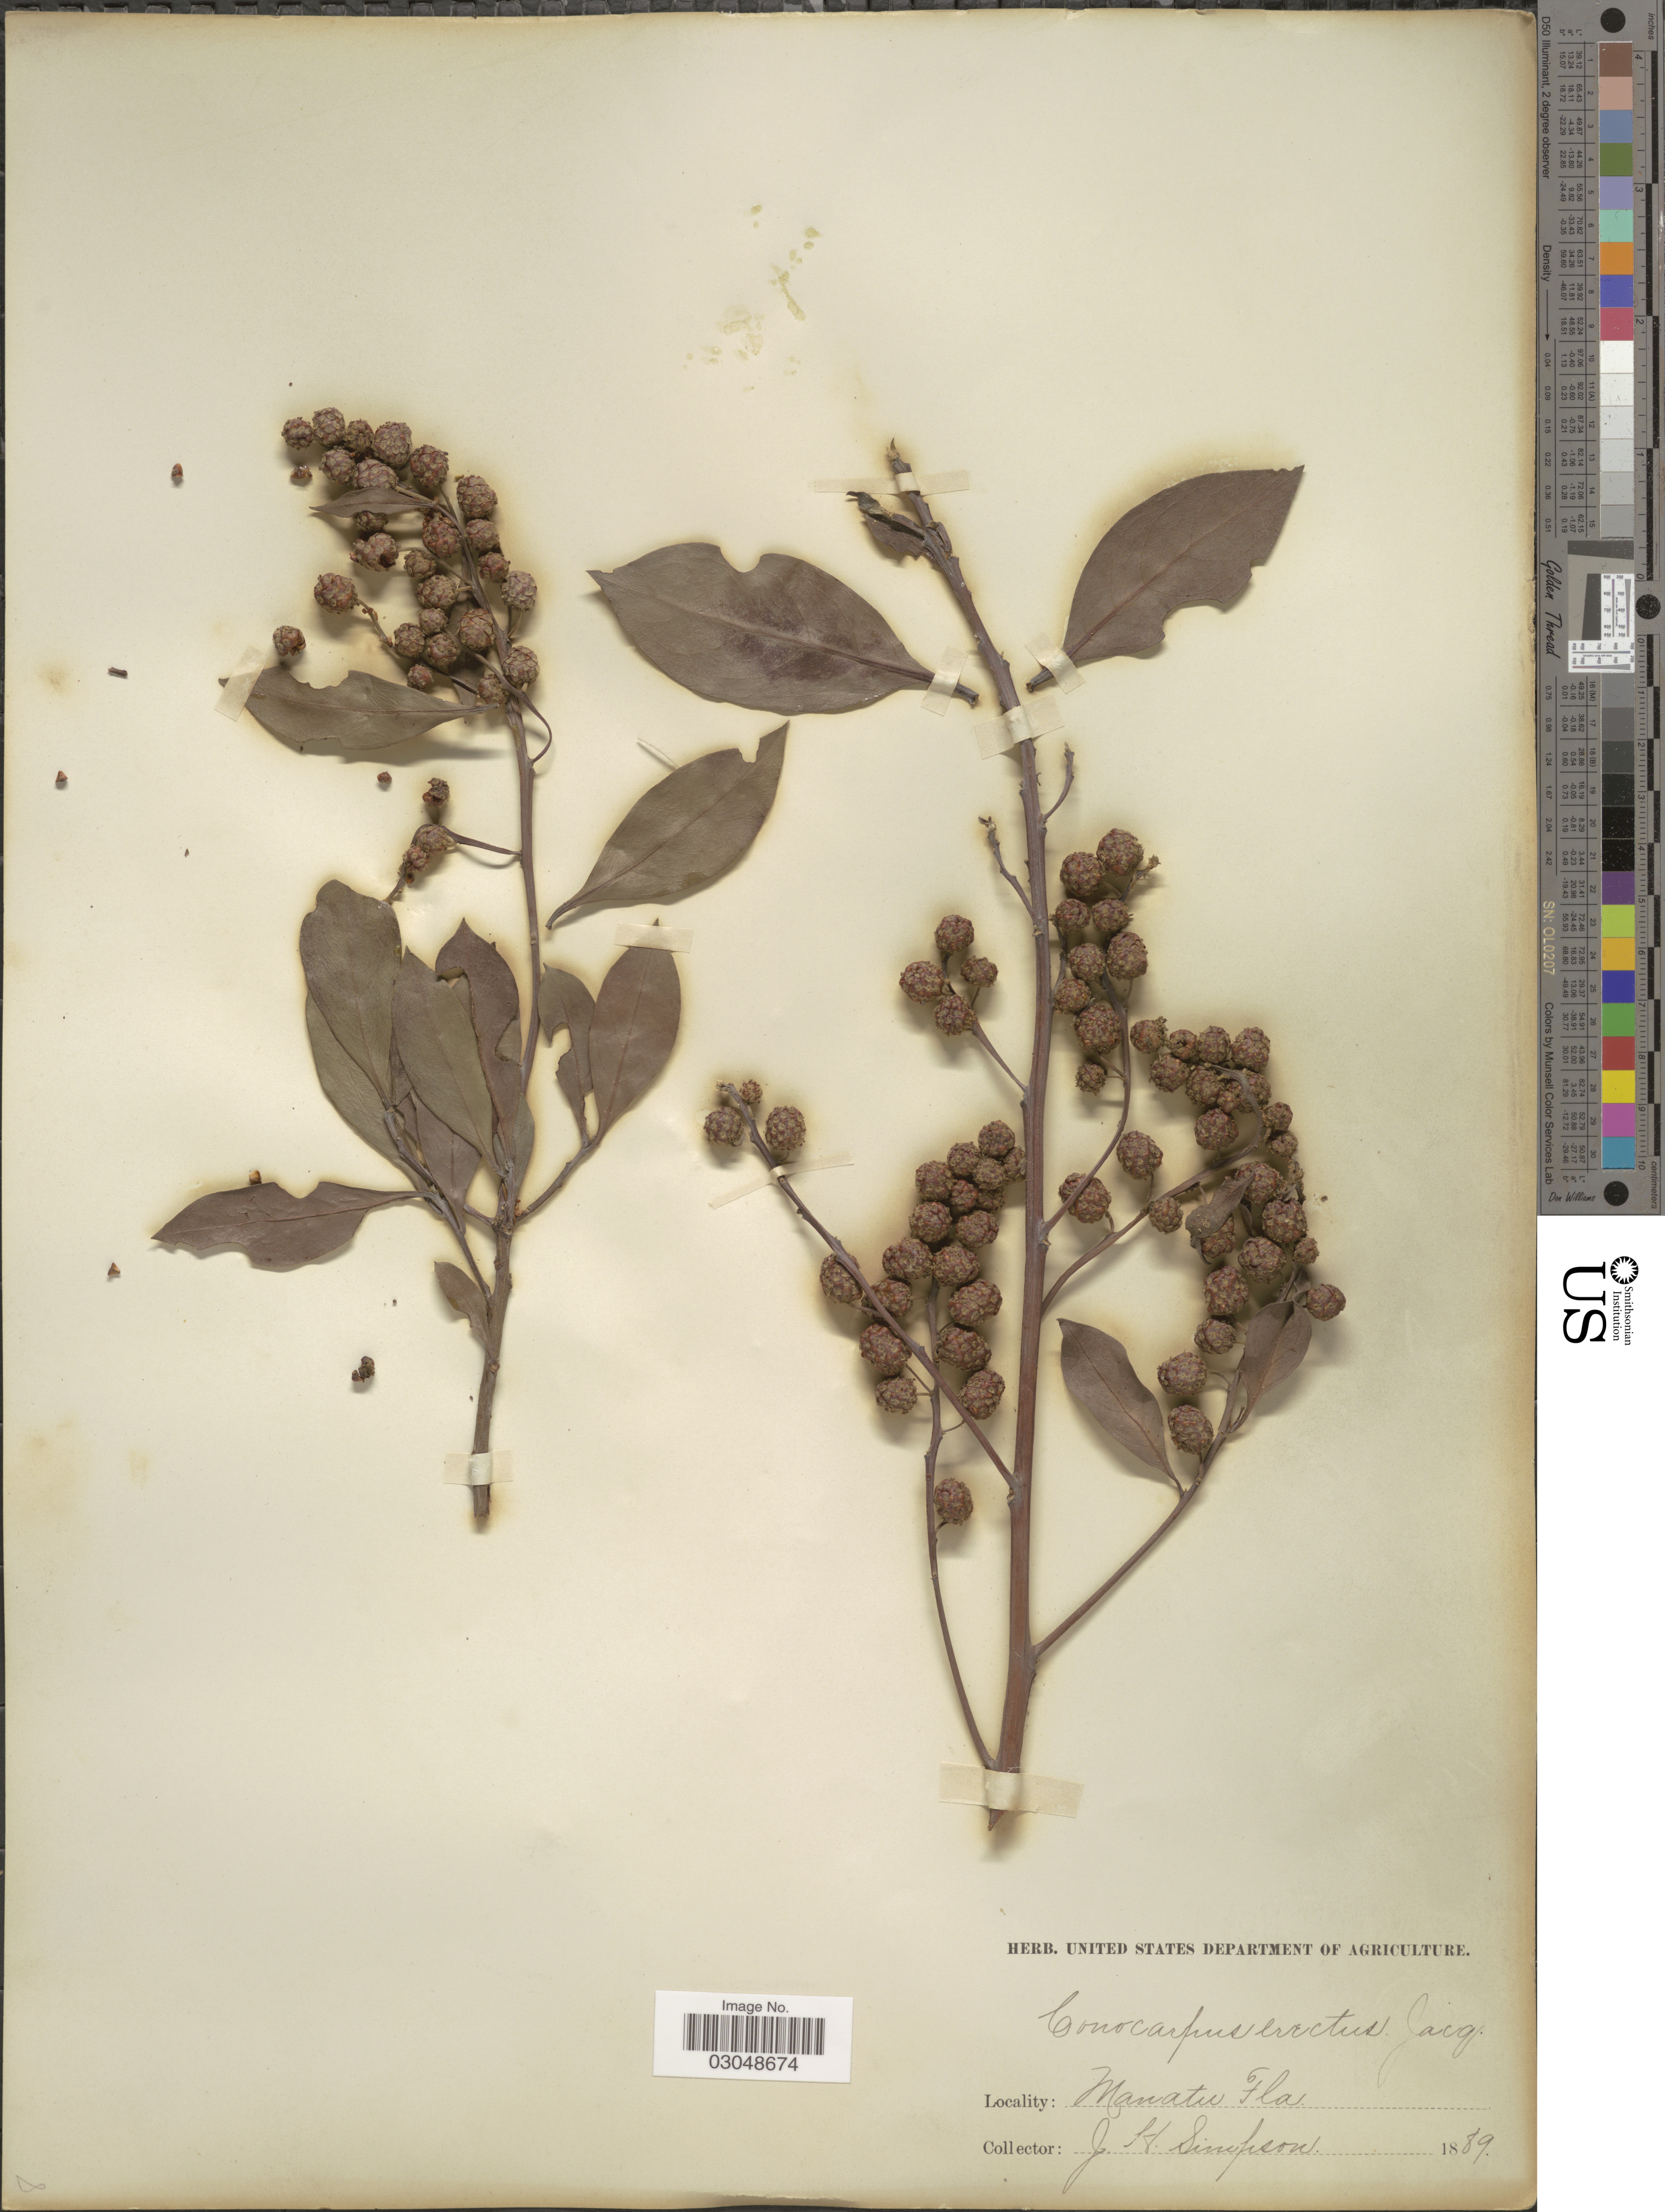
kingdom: Plantae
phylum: Tracheophyta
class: Magnoliopsida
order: Myrtales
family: Combretaceae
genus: Conocarpus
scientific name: Conocarpus erectus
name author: L.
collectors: J. H. Simpson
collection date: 1889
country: United States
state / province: Florida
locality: Manatee Fla.